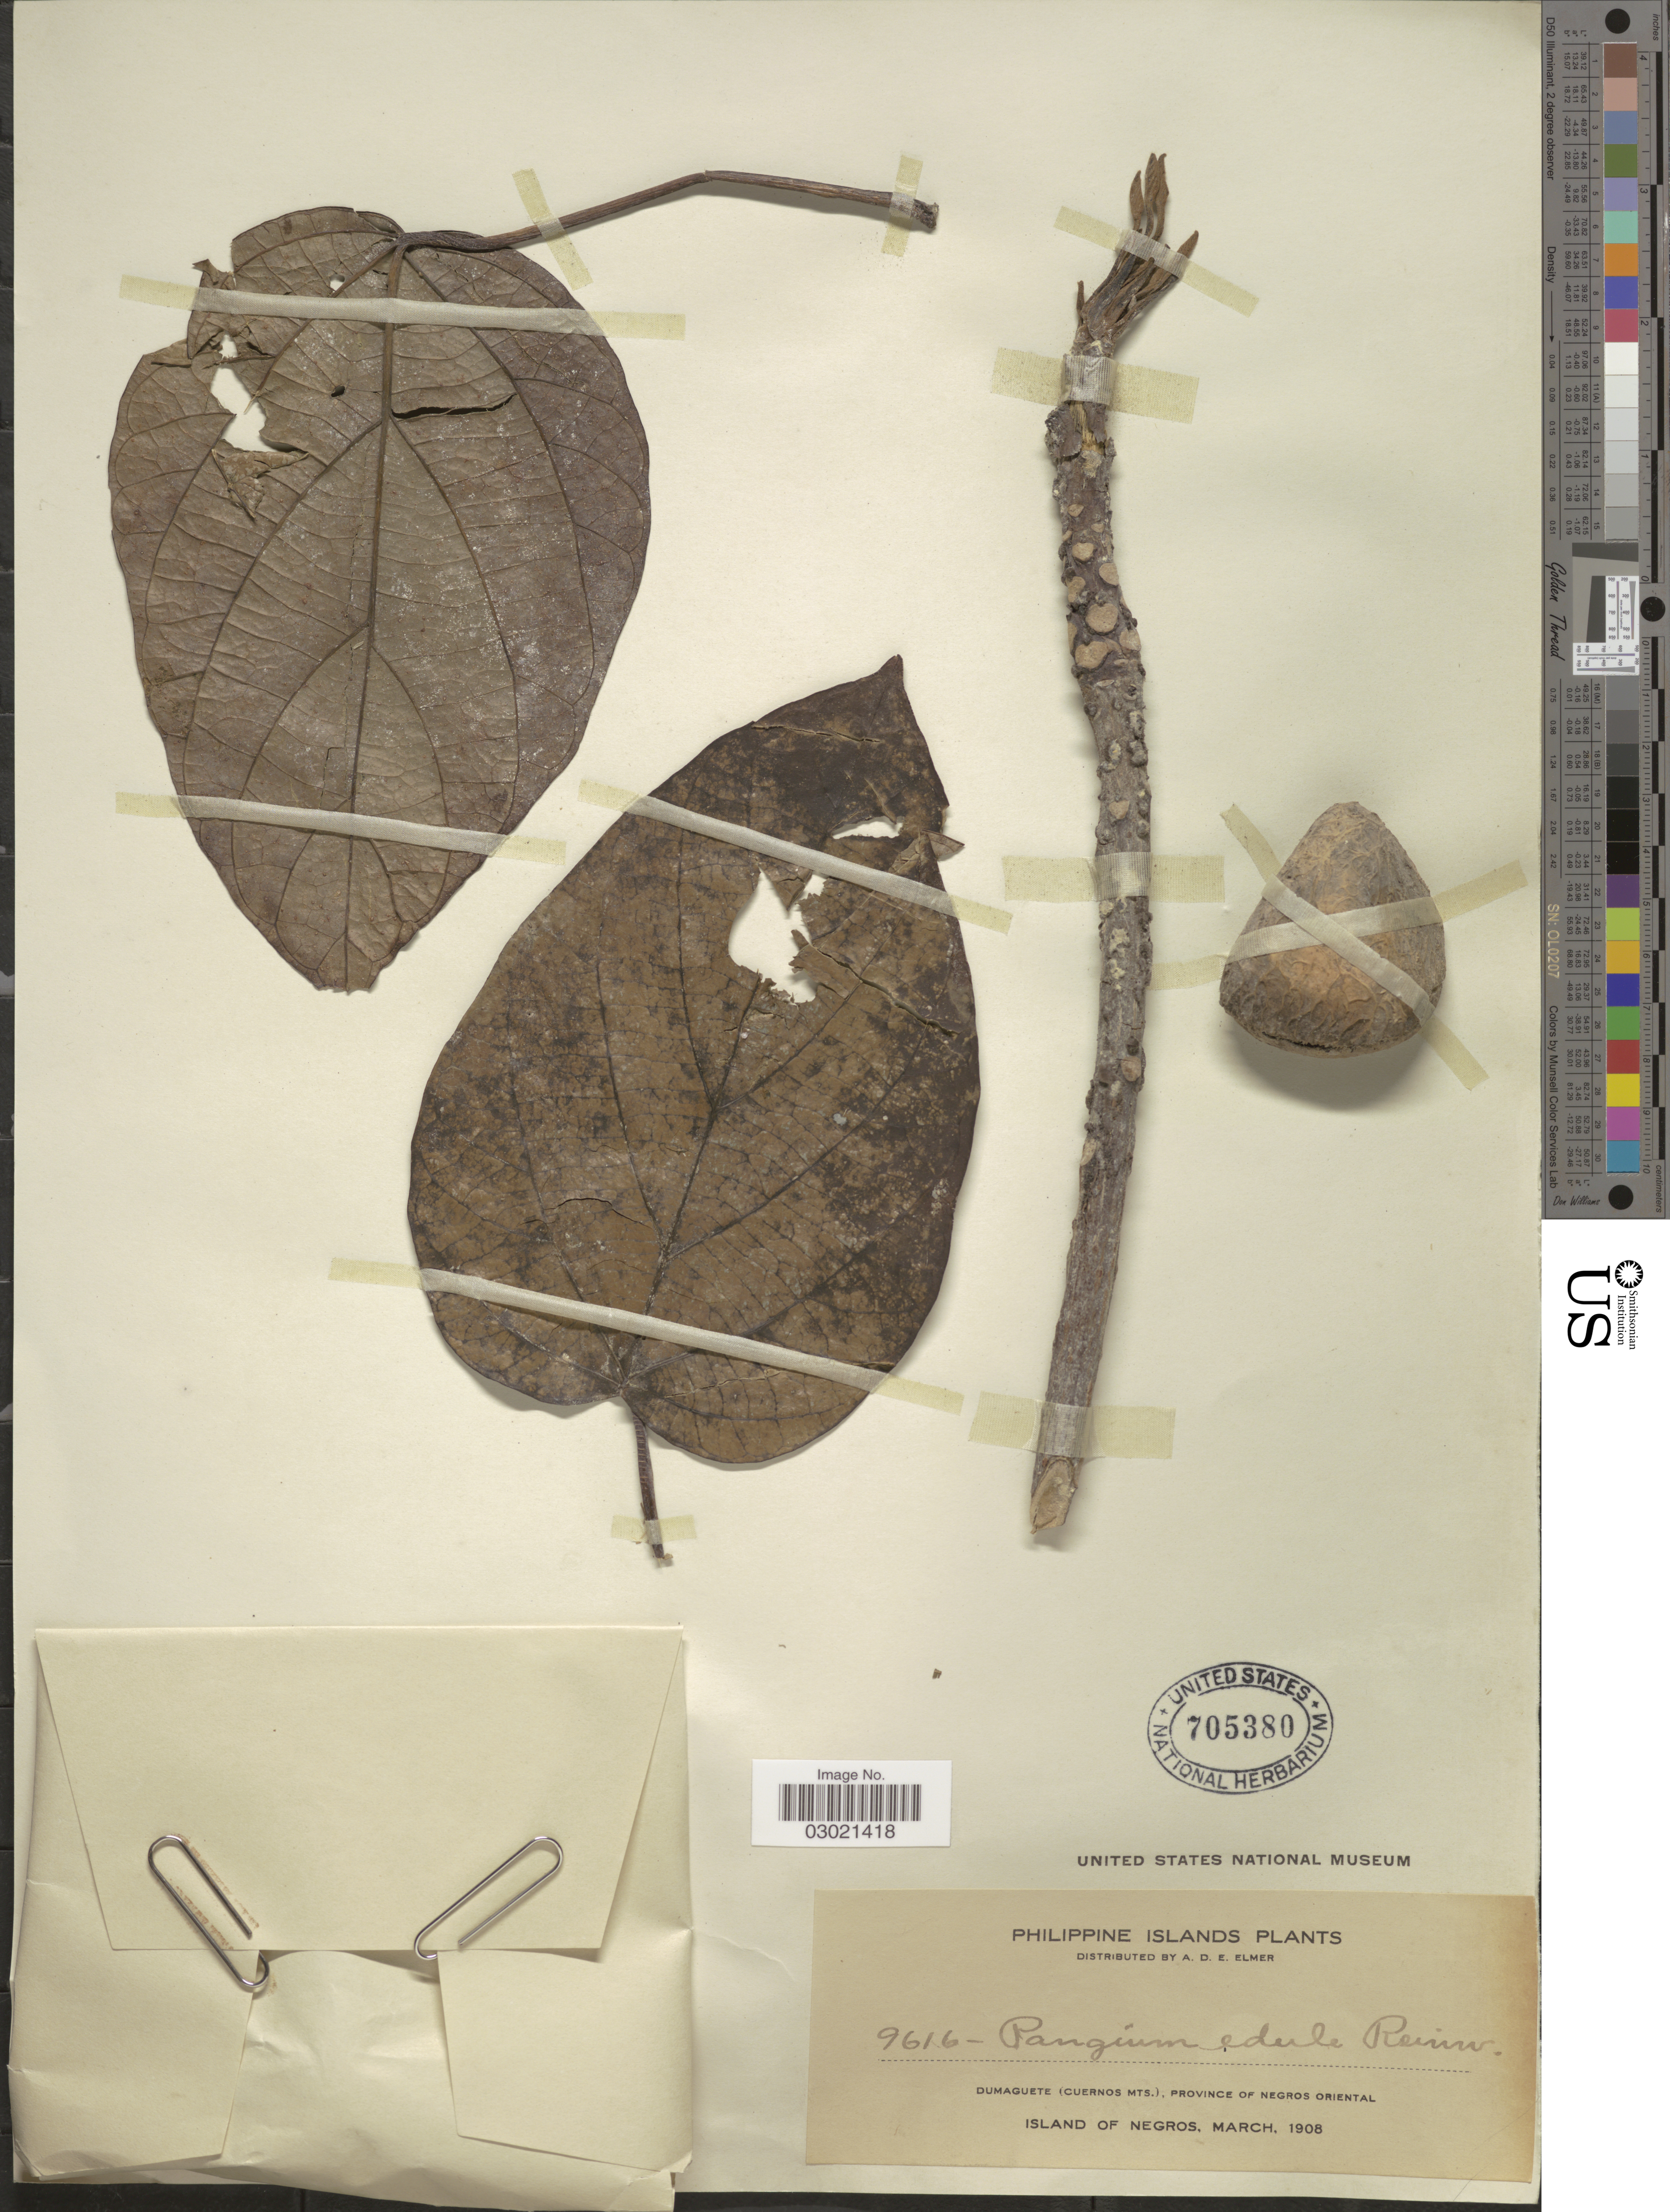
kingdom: Plantae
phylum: Tracheophyta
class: Magnoliopsida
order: Malpighiales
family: Achariaceae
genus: Pangium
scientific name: Pangium edule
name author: Reinw.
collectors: A. D. E. Elmer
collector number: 9616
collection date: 1908-03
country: Philippines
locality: Dumaguete (Cuernos Mts.), Province of Negros Oriental. Island of Negros.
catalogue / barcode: US 705380